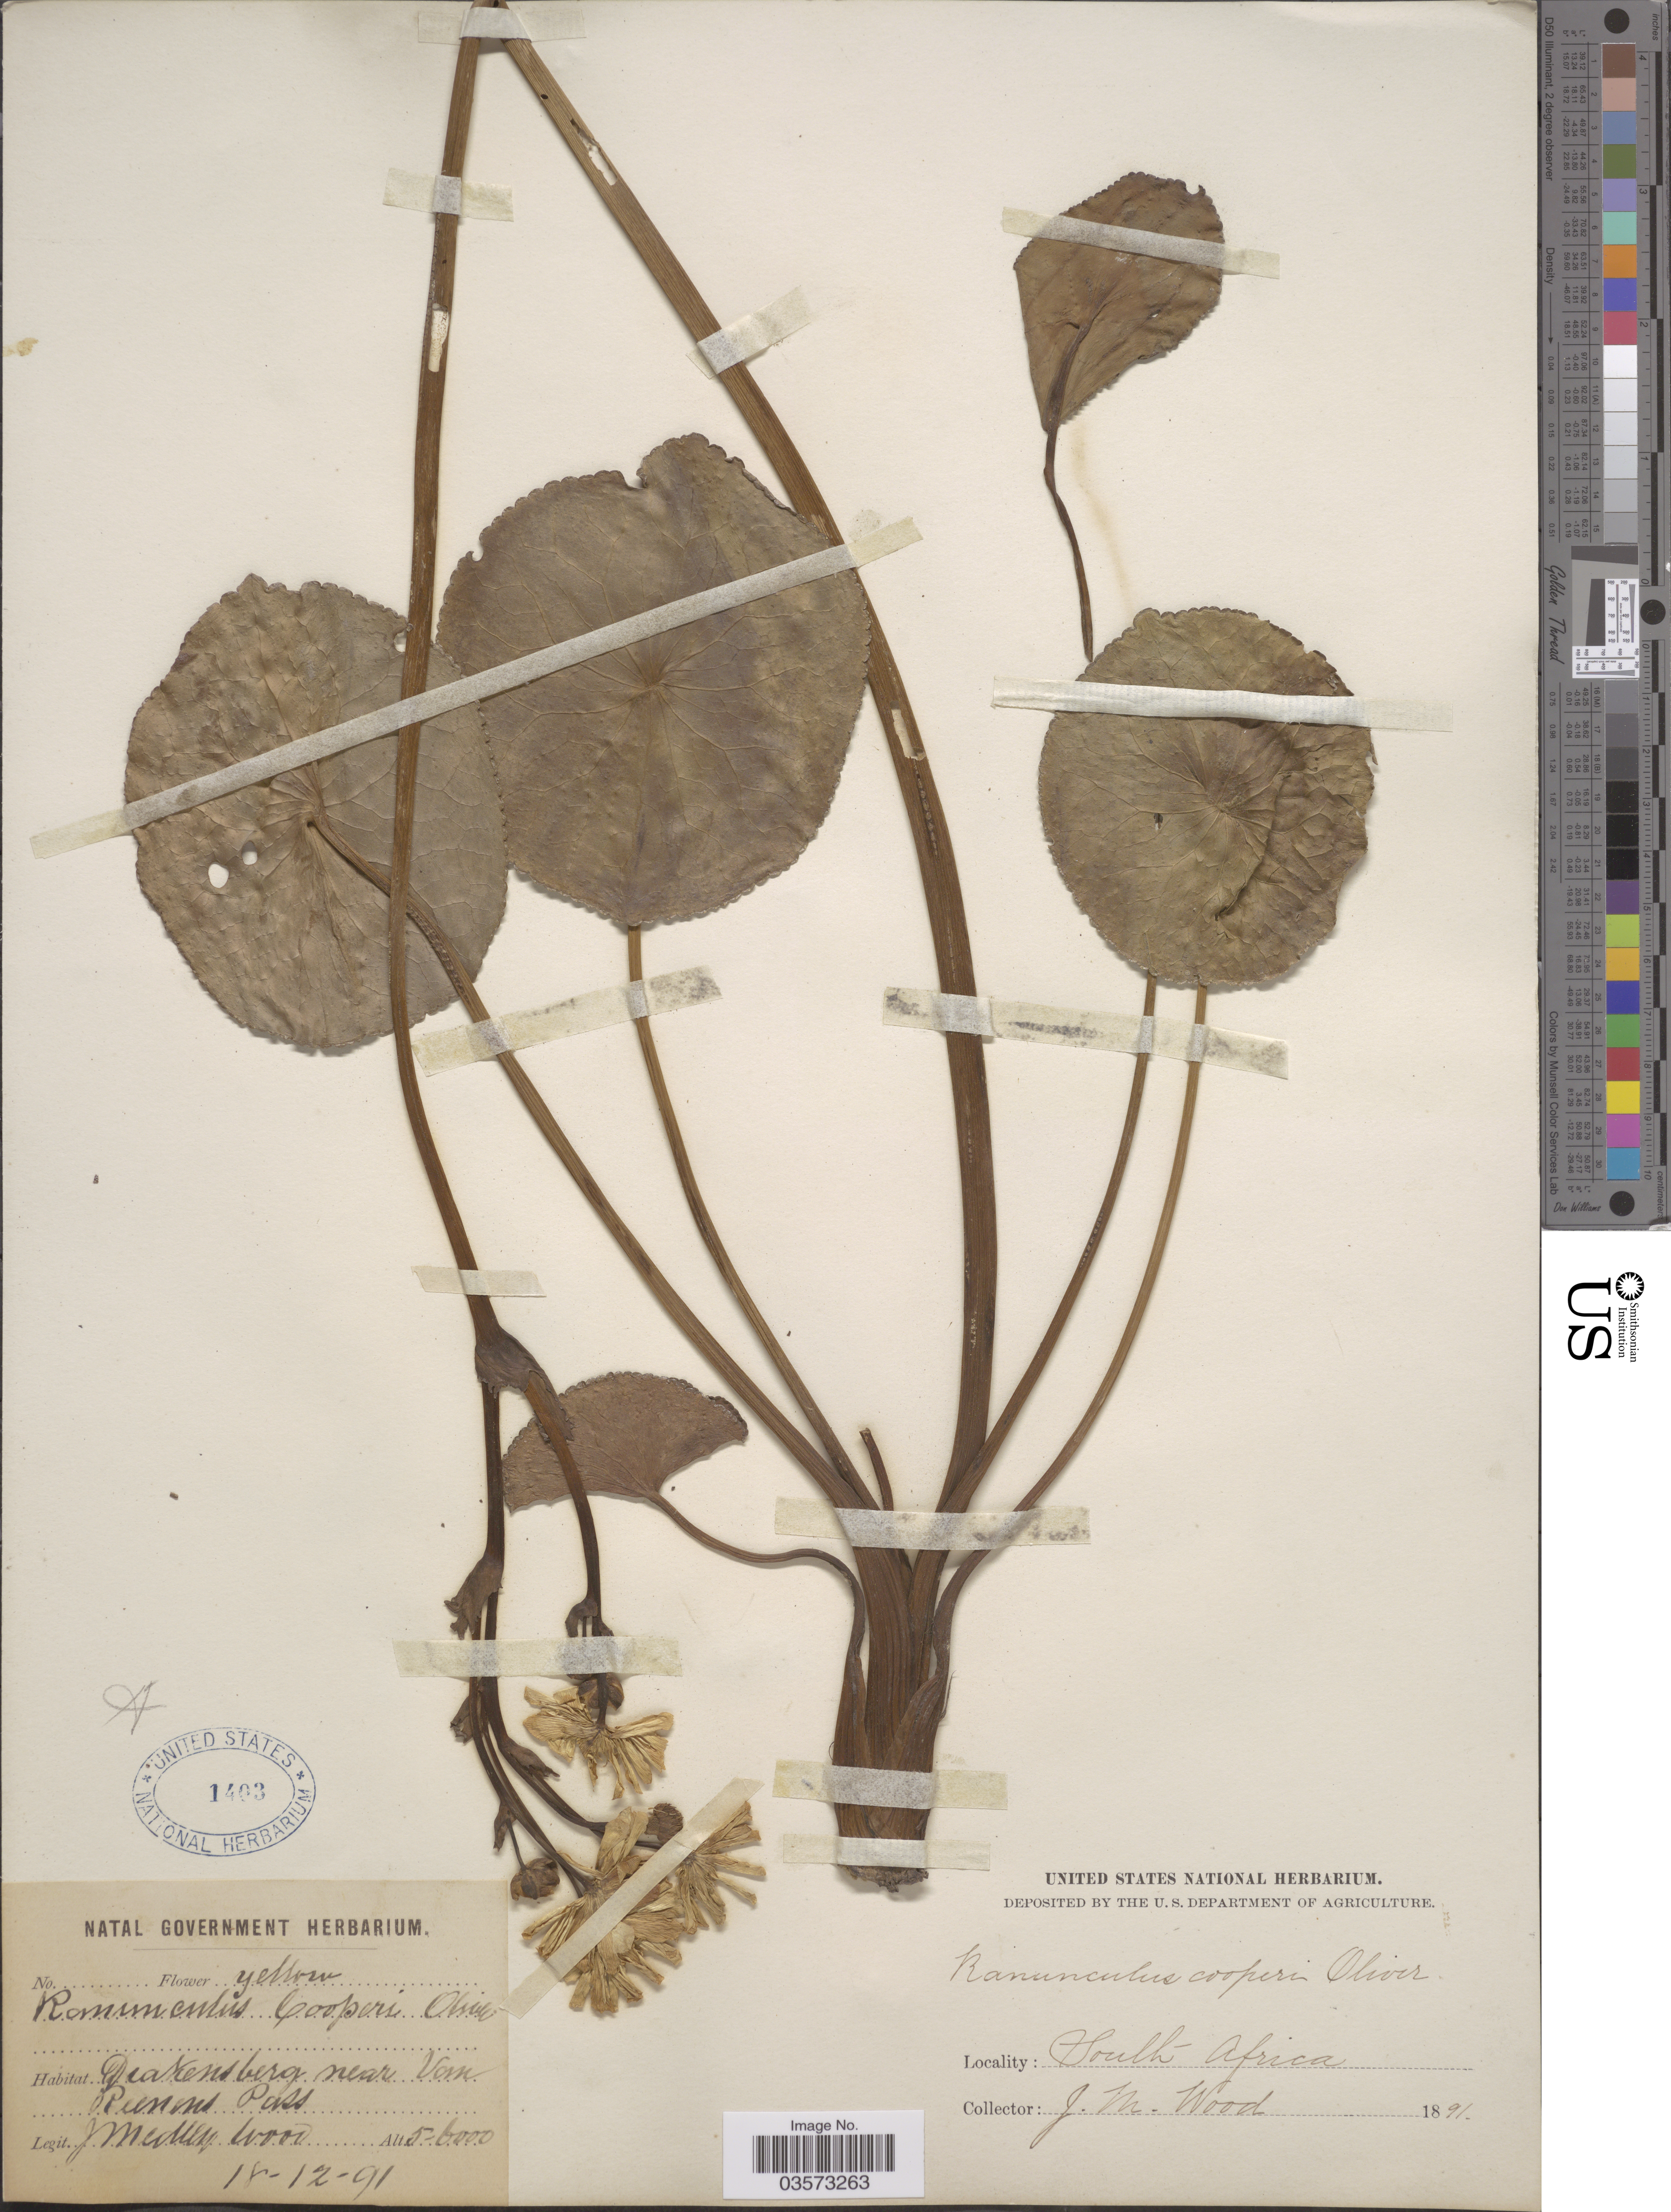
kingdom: Plantae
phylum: Tracheophyta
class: Magnoliopsida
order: Ranunculales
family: Ranunculaceae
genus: Ranunculus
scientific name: Ranunculus cooperi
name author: Oliv.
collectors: J. M. Wood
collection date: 1891-12-18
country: South Africa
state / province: KwaZulu-Natal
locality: Drakensberg near Von Reenen Pass.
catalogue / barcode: US 1403